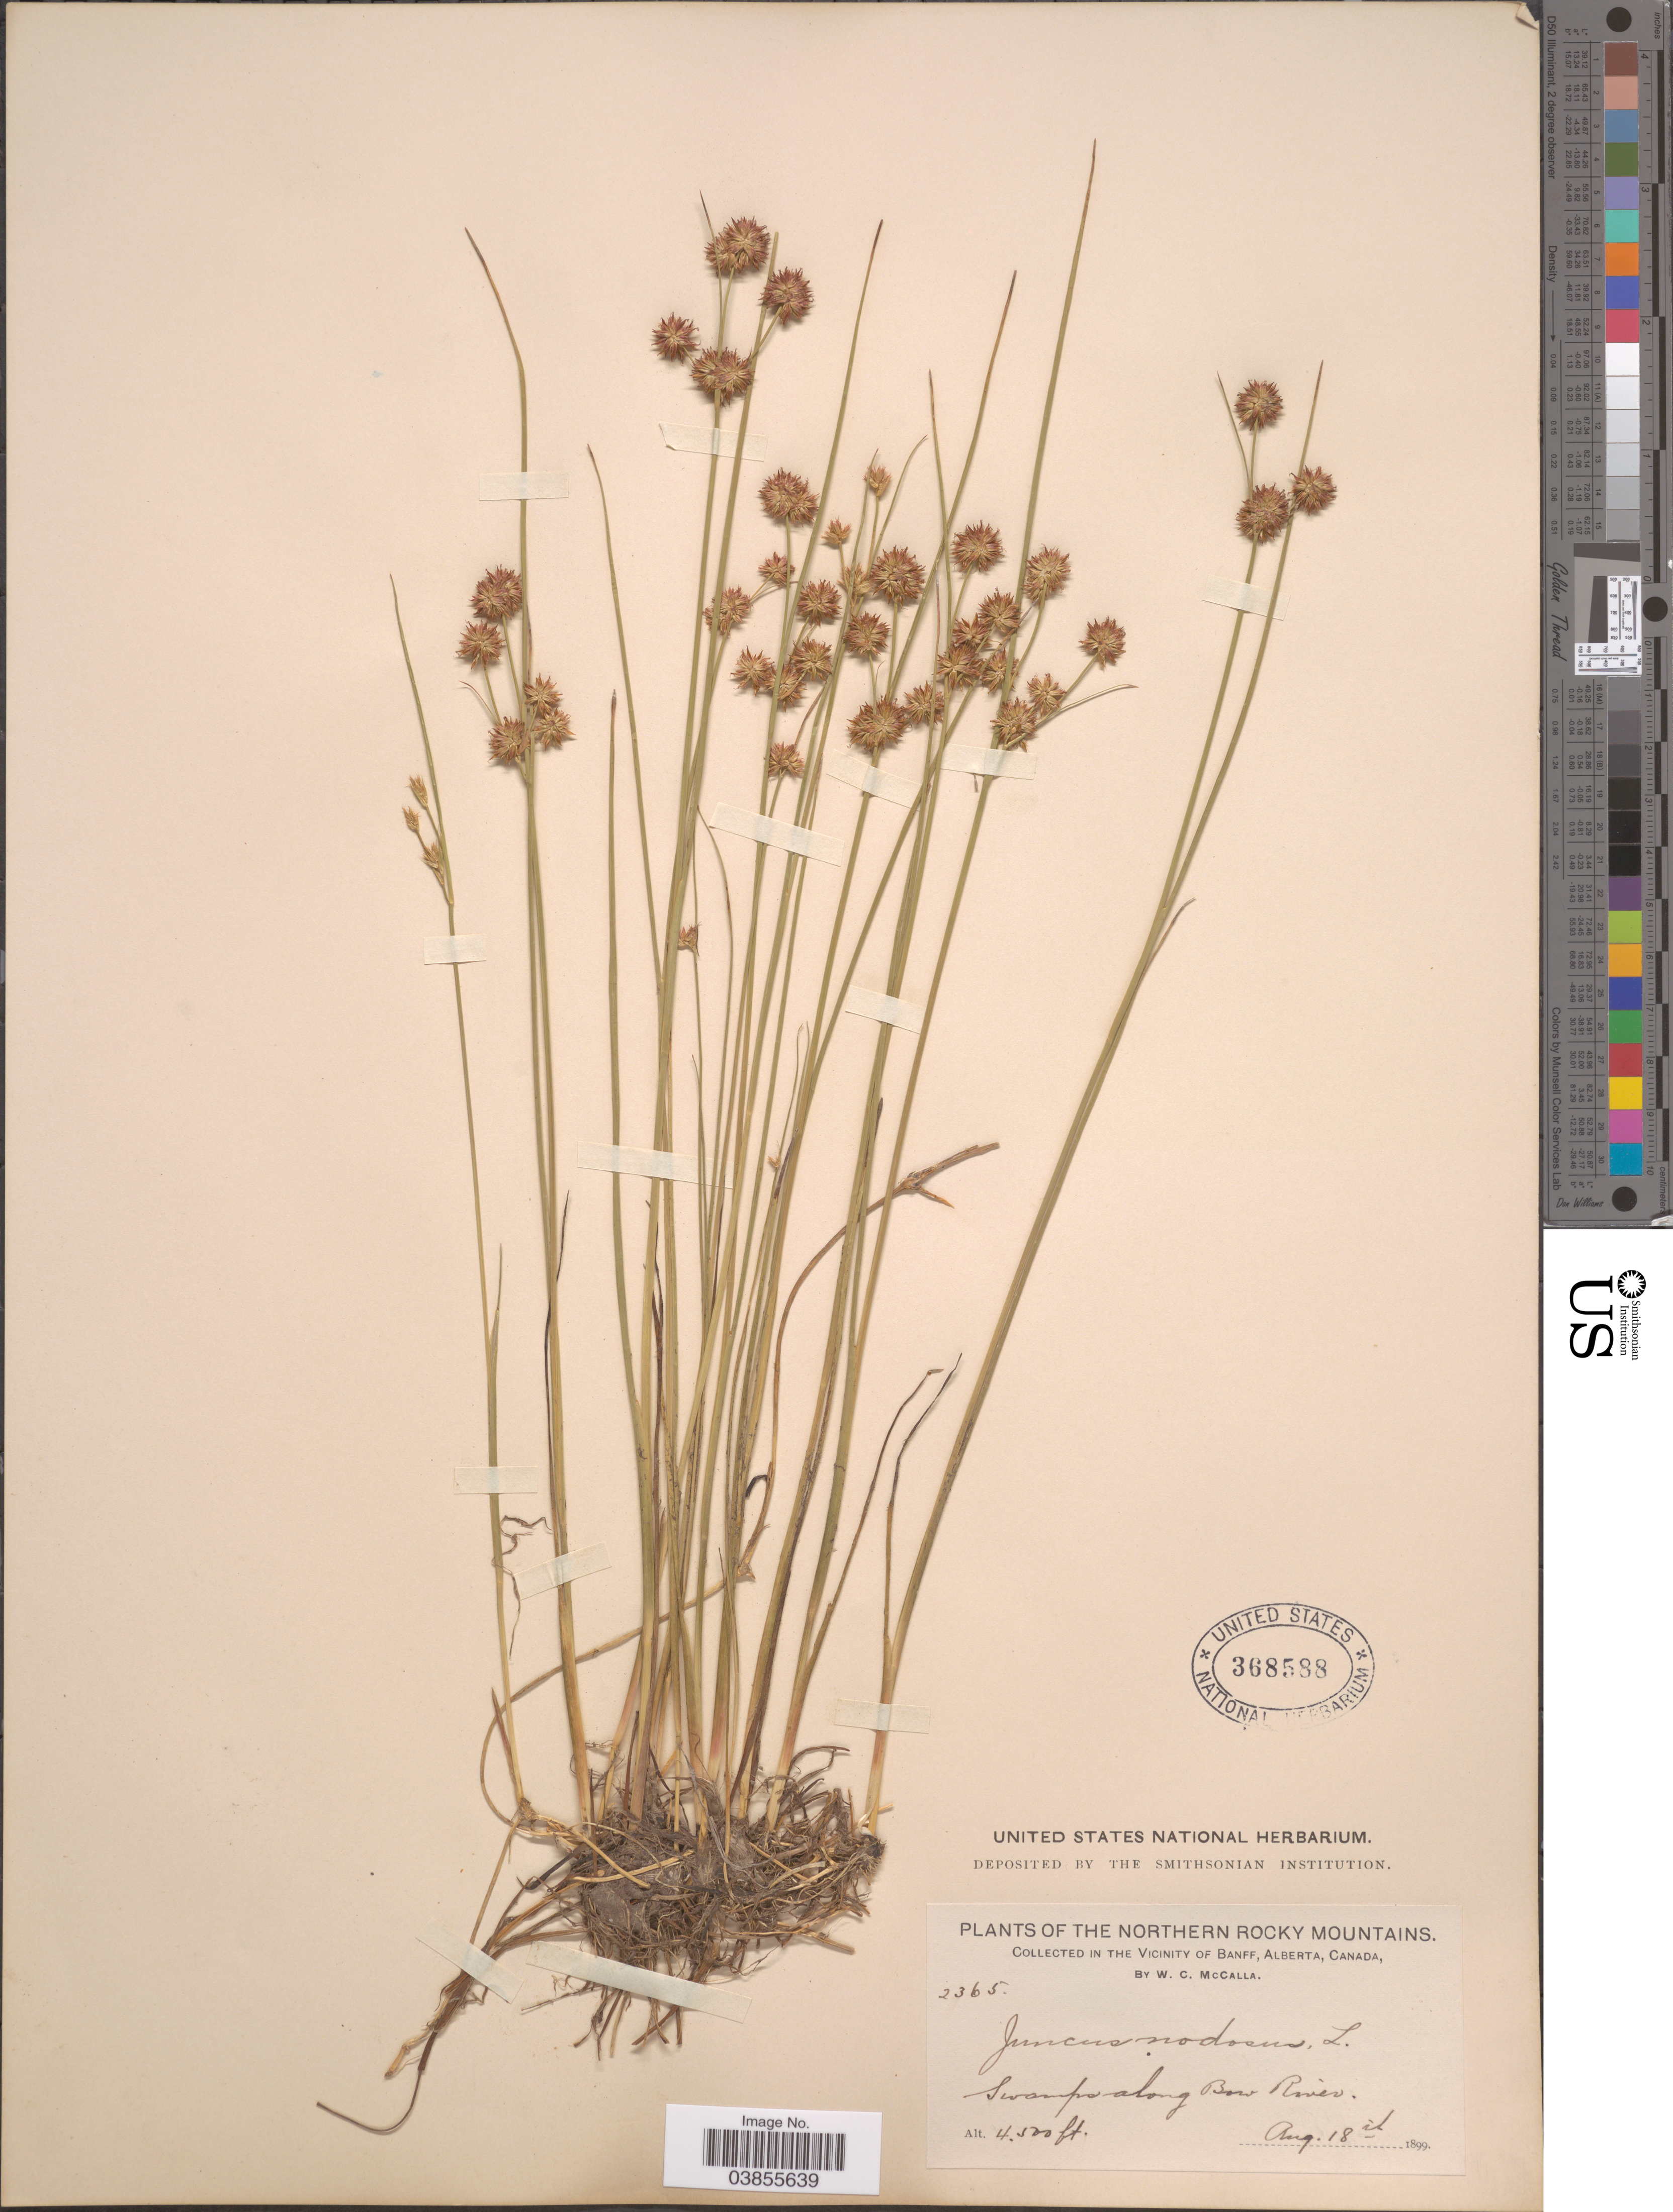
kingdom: Plantae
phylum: Tracheophyta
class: Liliopsida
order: Poales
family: Juncaceae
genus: Juncus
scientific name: Juncus nodosus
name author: L.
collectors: W. McCalla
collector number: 2365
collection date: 1899-08-18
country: Canada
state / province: Alberta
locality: Northern Rocky Mountains. Vicinity of Banff. Swamps along Bow River.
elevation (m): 1372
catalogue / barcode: US 368588